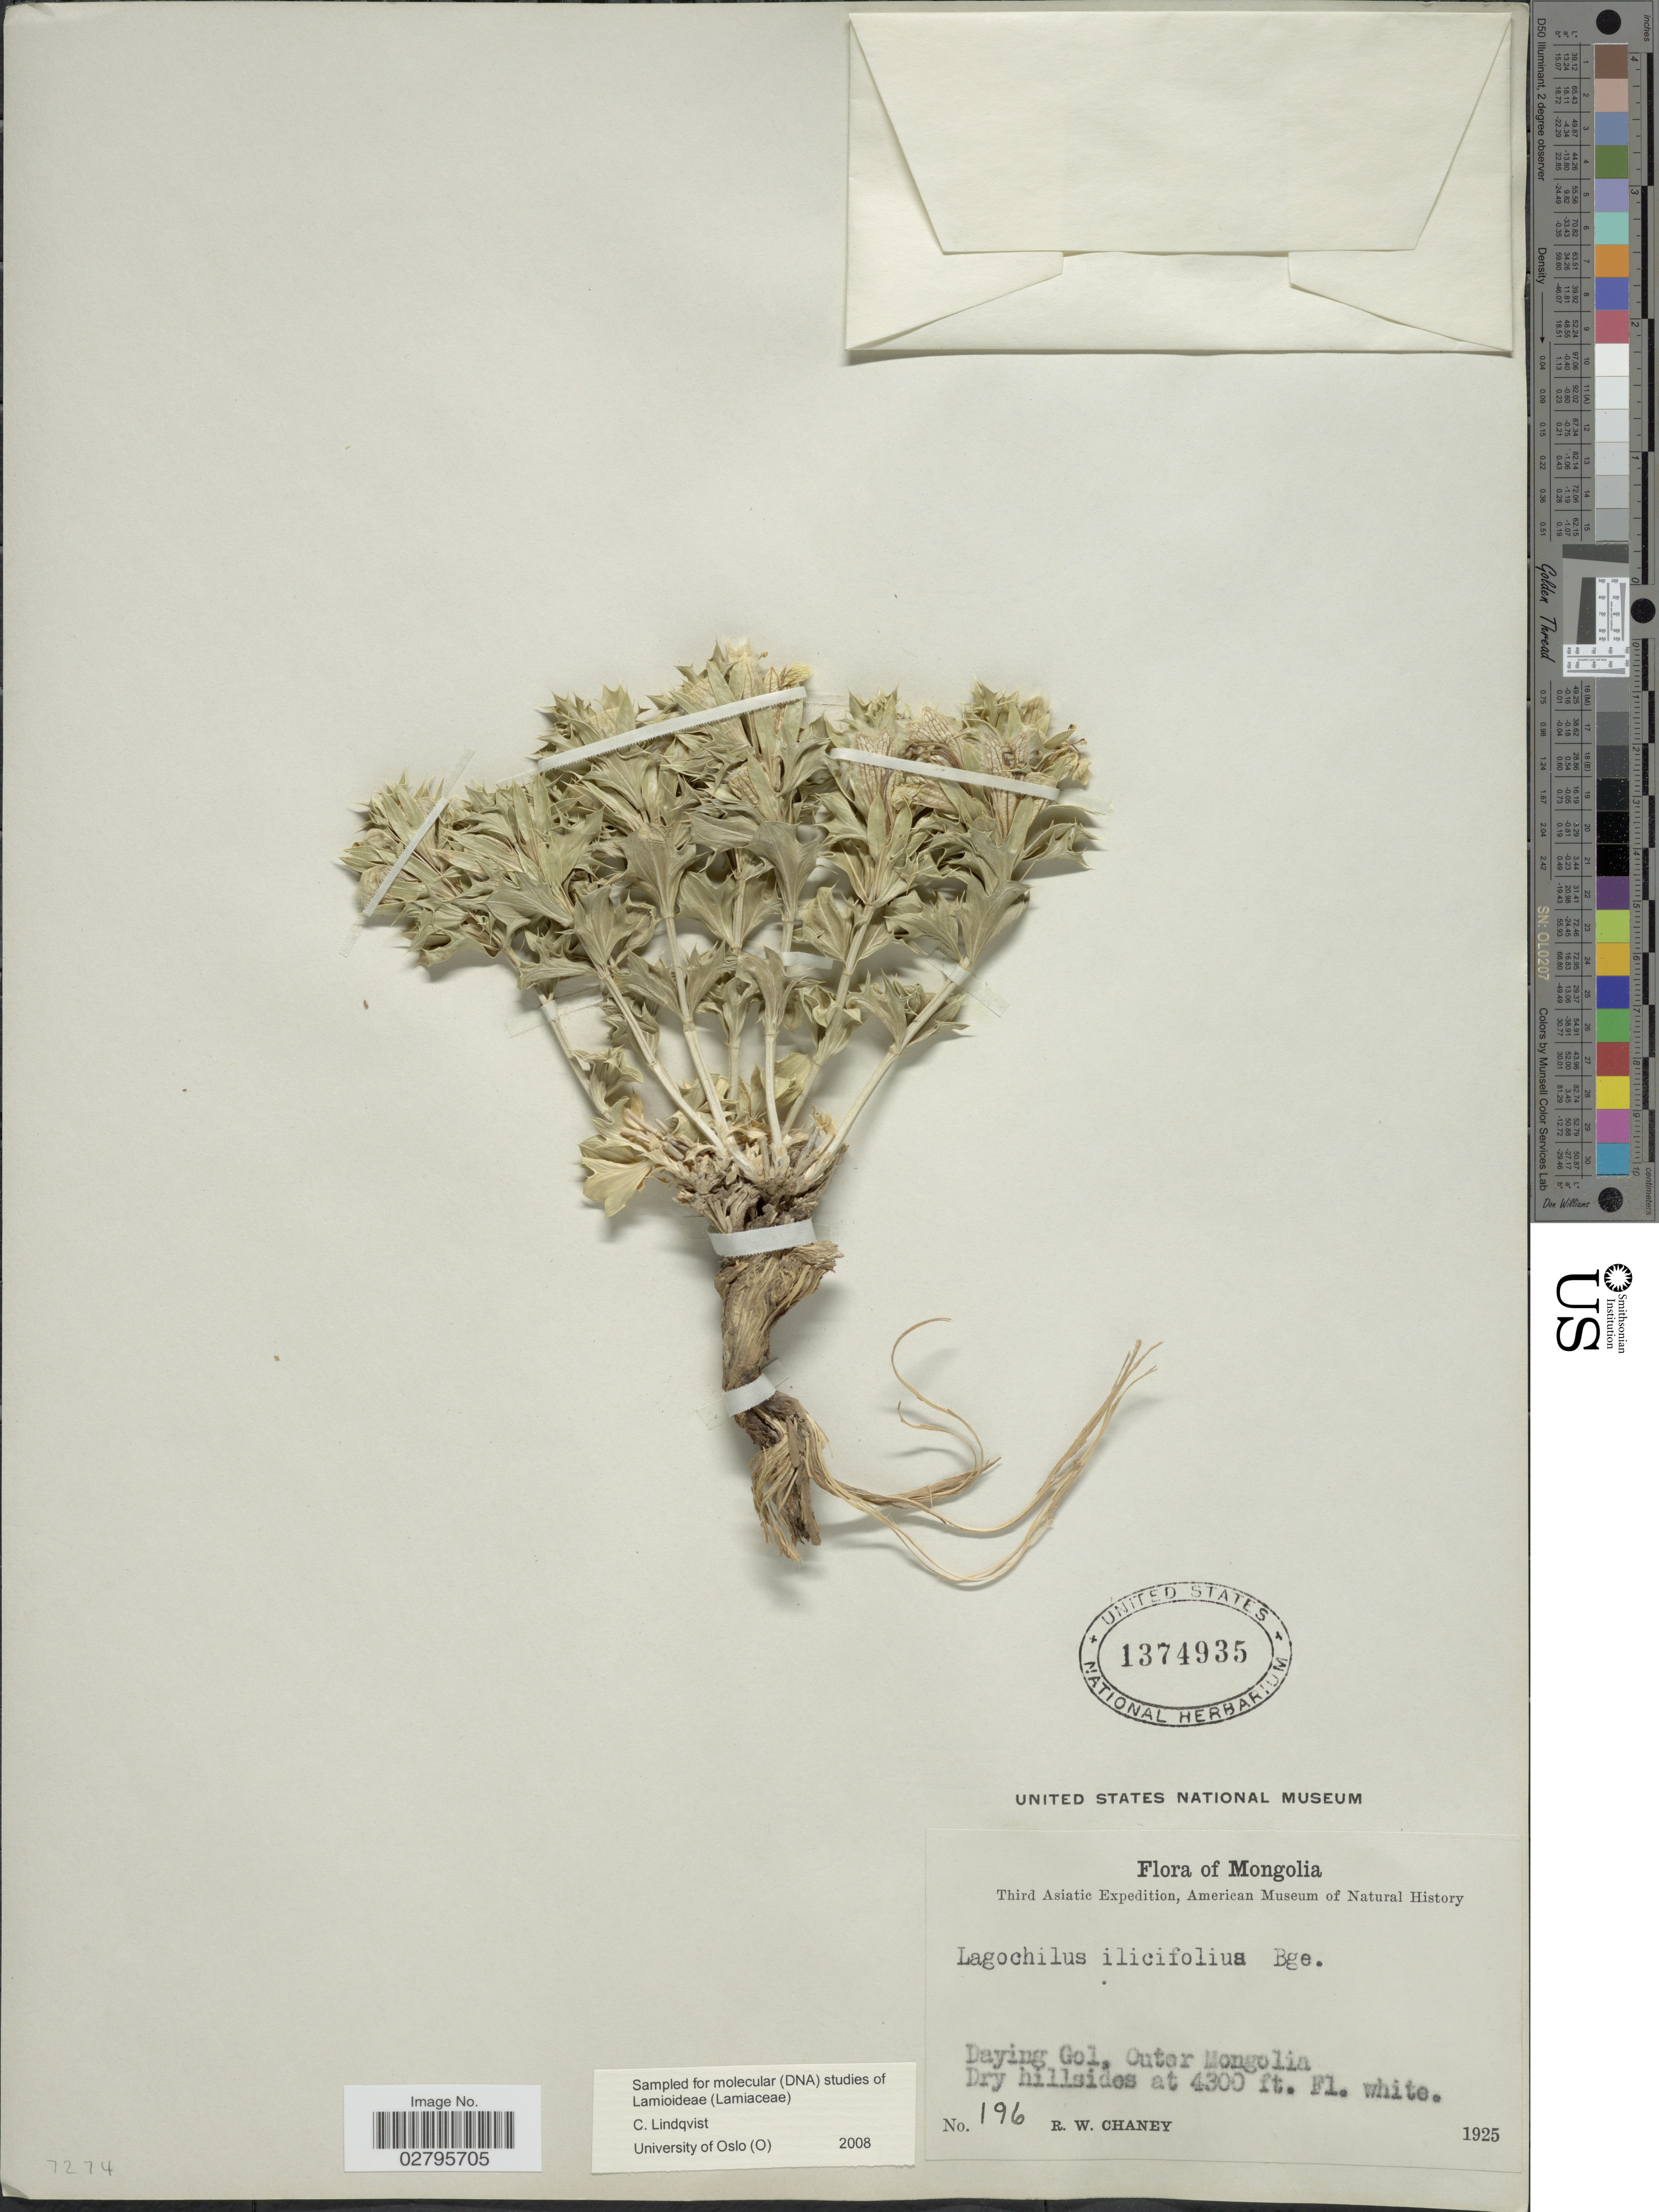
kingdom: Plantae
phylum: Tracheophyta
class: Magnoliopsida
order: Lamiales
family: Lamiaceae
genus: Lagochilus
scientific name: Lagochilus ilicifolius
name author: Bunge ex Benth.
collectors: R. Chaney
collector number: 196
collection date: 1925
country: Mongolia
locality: Daying Gol, Outer Mongolia.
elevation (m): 1311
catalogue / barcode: US 1374935